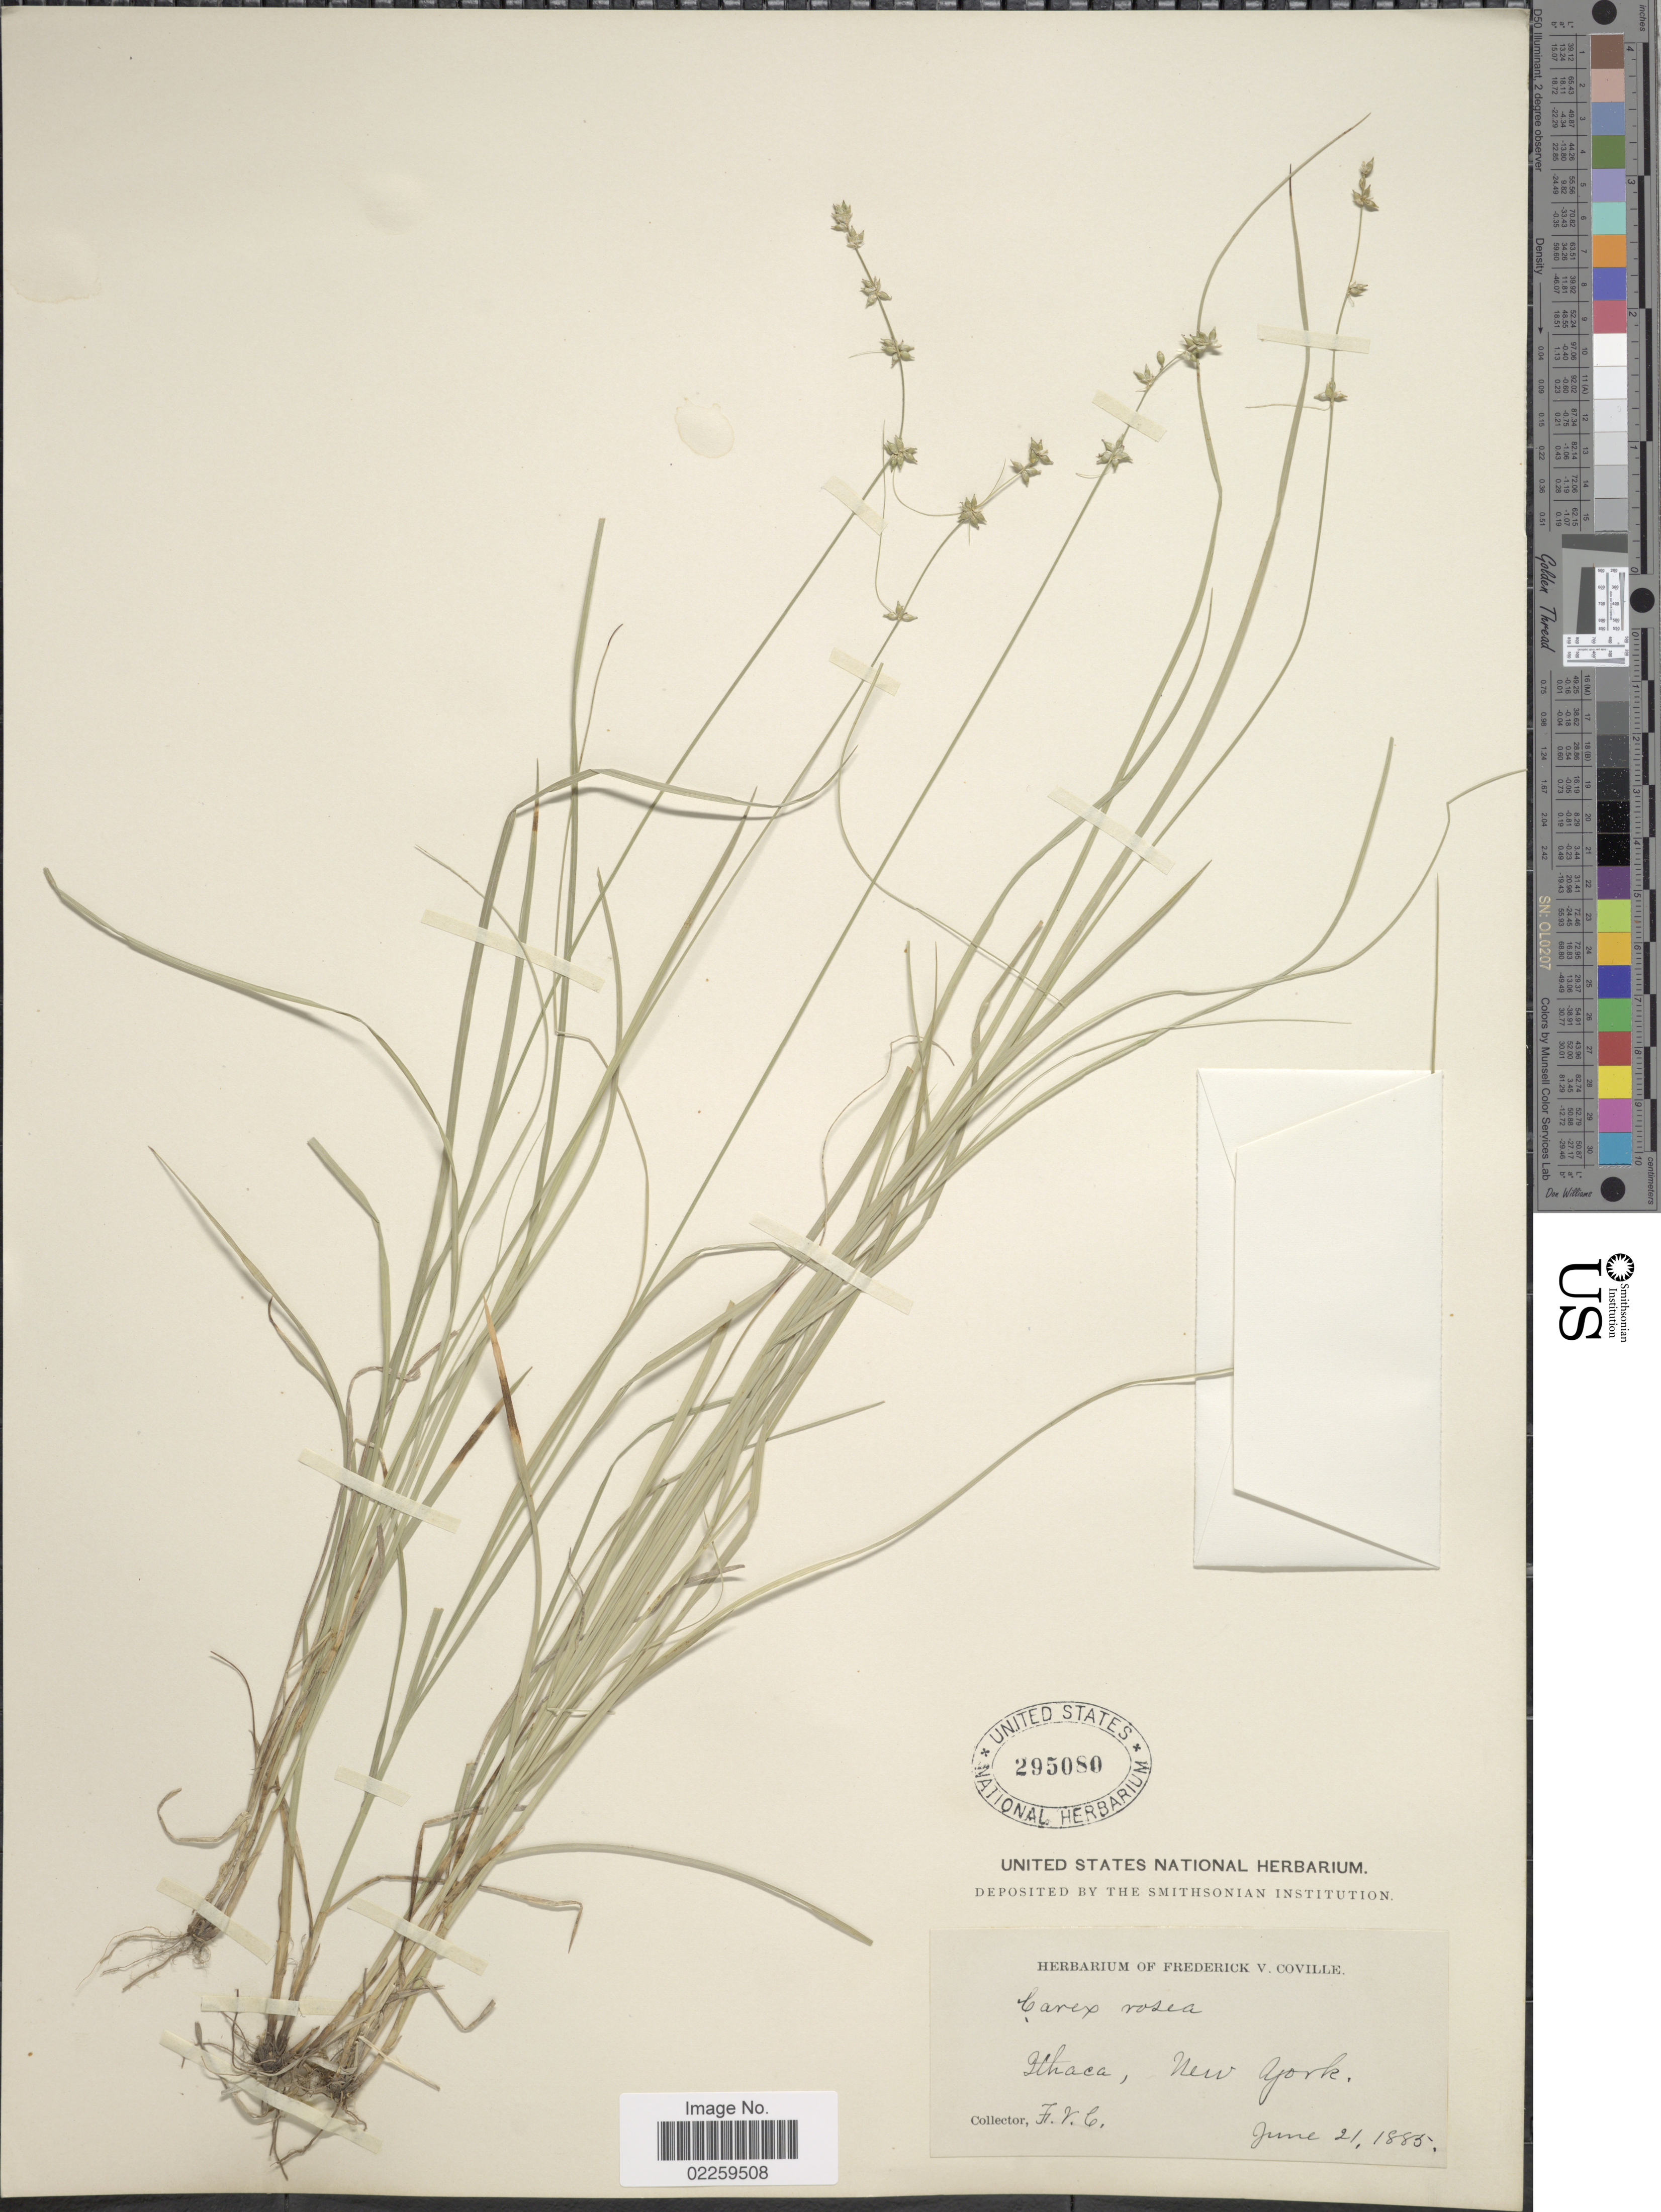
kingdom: Plantae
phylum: Tracheophyta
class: Liliopsida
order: Poales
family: Cyperaceae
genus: Carex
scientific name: Carex rosea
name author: Willd.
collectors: F. V. Coville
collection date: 1885-06-21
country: United States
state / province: New York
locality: Ithaca, N,Y.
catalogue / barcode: US 295080